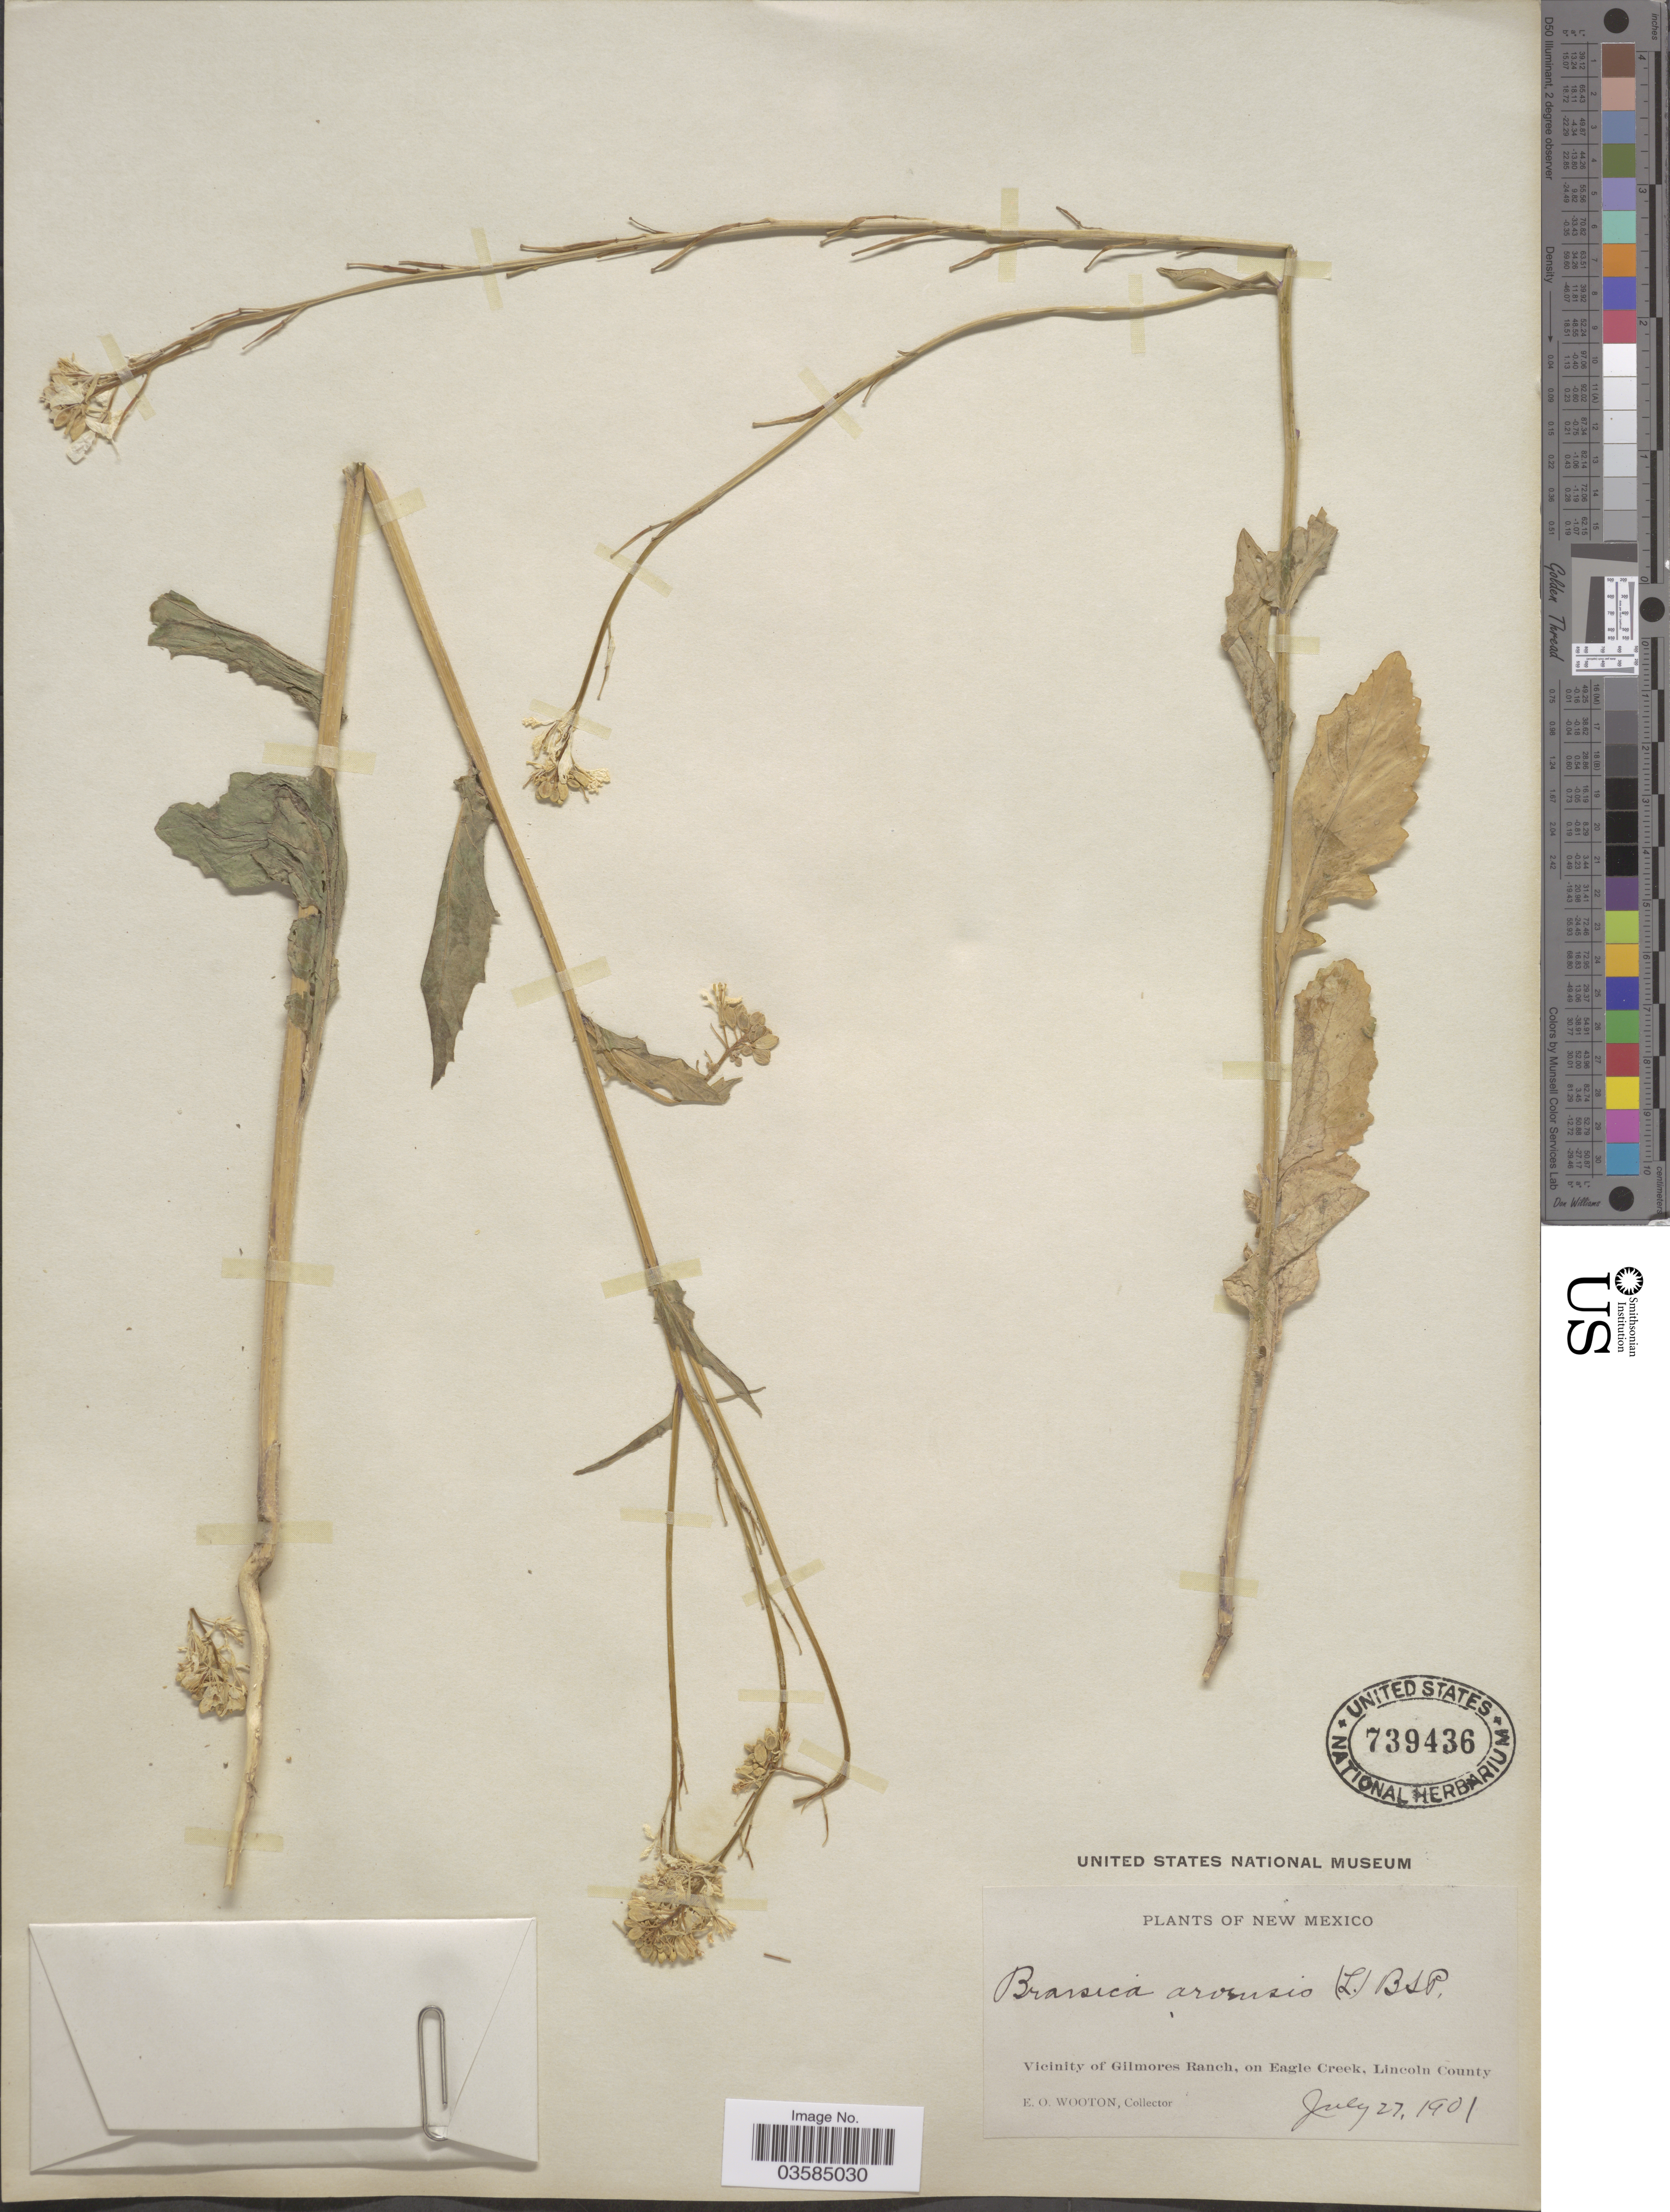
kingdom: Plantae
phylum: Tracheophyta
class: Magnoliopsida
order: Brassicales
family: Brassicaceae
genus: Brassica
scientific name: Brassica kaber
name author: (DC.) L.C. Wheeler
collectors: E. O. Wooton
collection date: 1901-07-27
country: United States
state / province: New Mexico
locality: Vicinity of Gilmores Ranch, on Eagle Creek, Lincoln County.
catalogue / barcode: US 739436